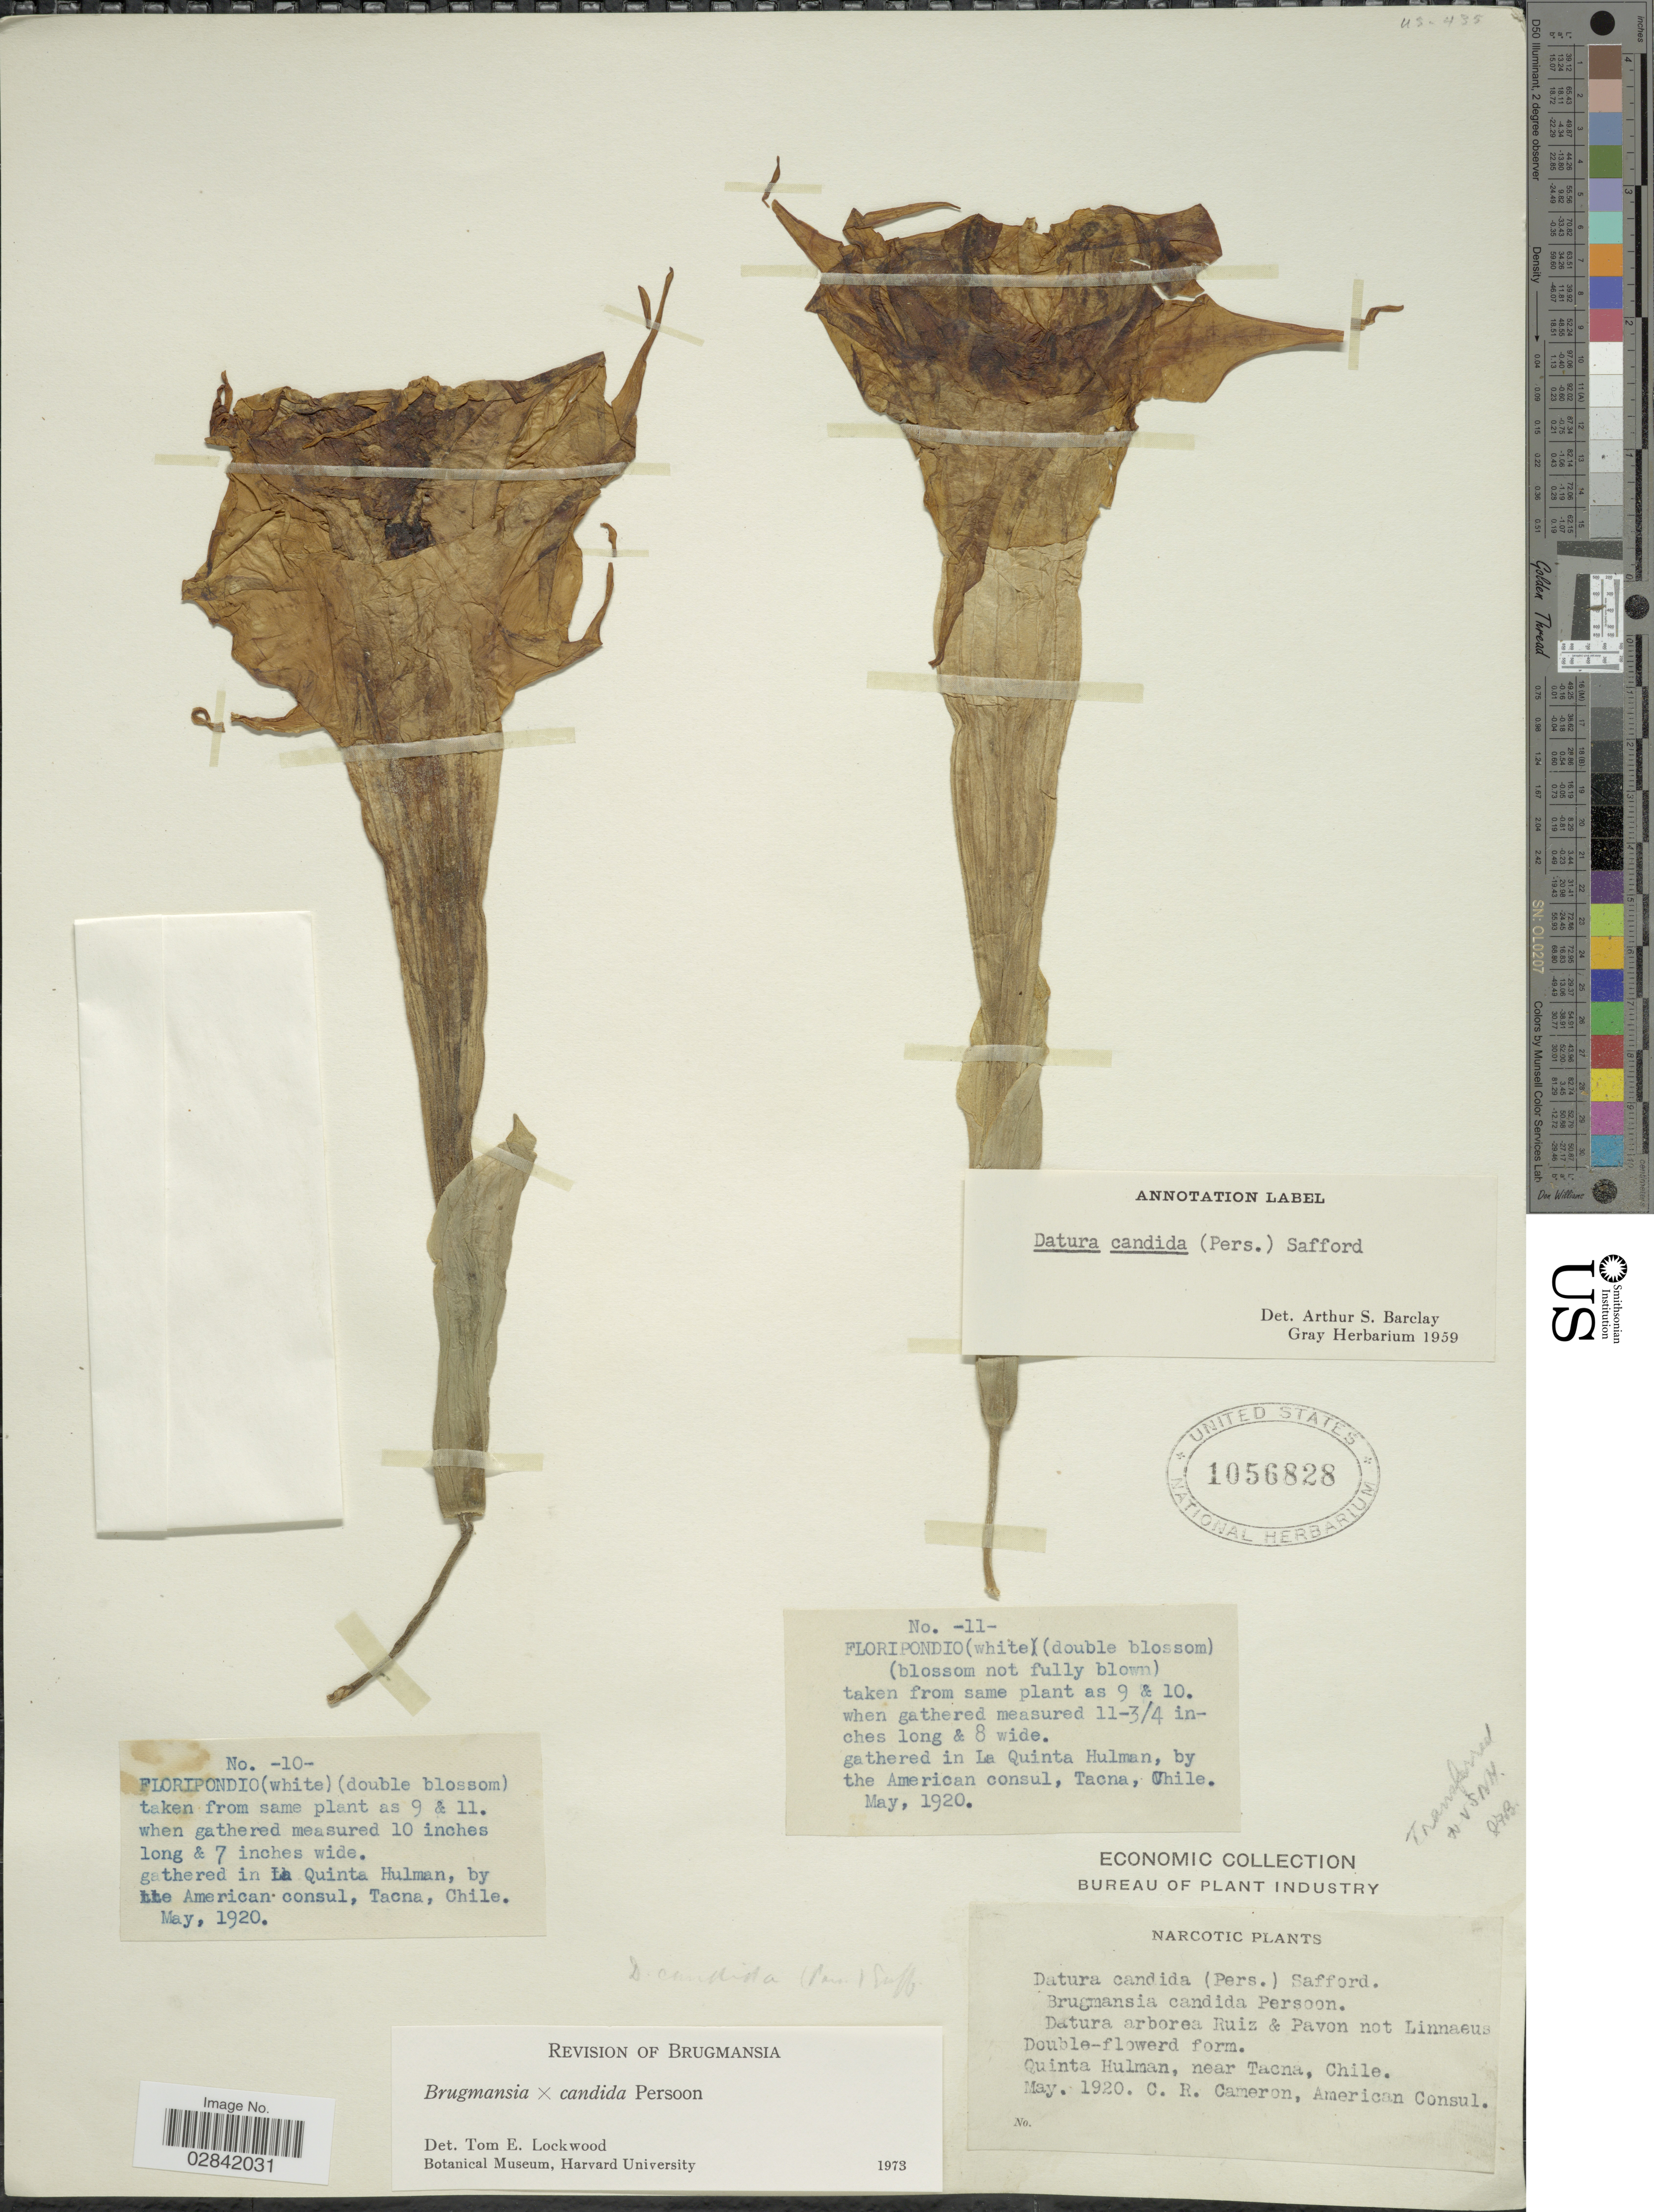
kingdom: Plantae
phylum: Tracheophyta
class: Magnoliopsida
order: Solanales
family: Solanaceae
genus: Brugmansia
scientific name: Brugmansia x candida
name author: Pers.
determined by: Lockwood, T. E.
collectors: C. Cameron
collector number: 10/11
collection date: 1920-05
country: Peru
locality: Quinta Hulman, near Tacna, Chile.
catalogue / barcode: US 1056828